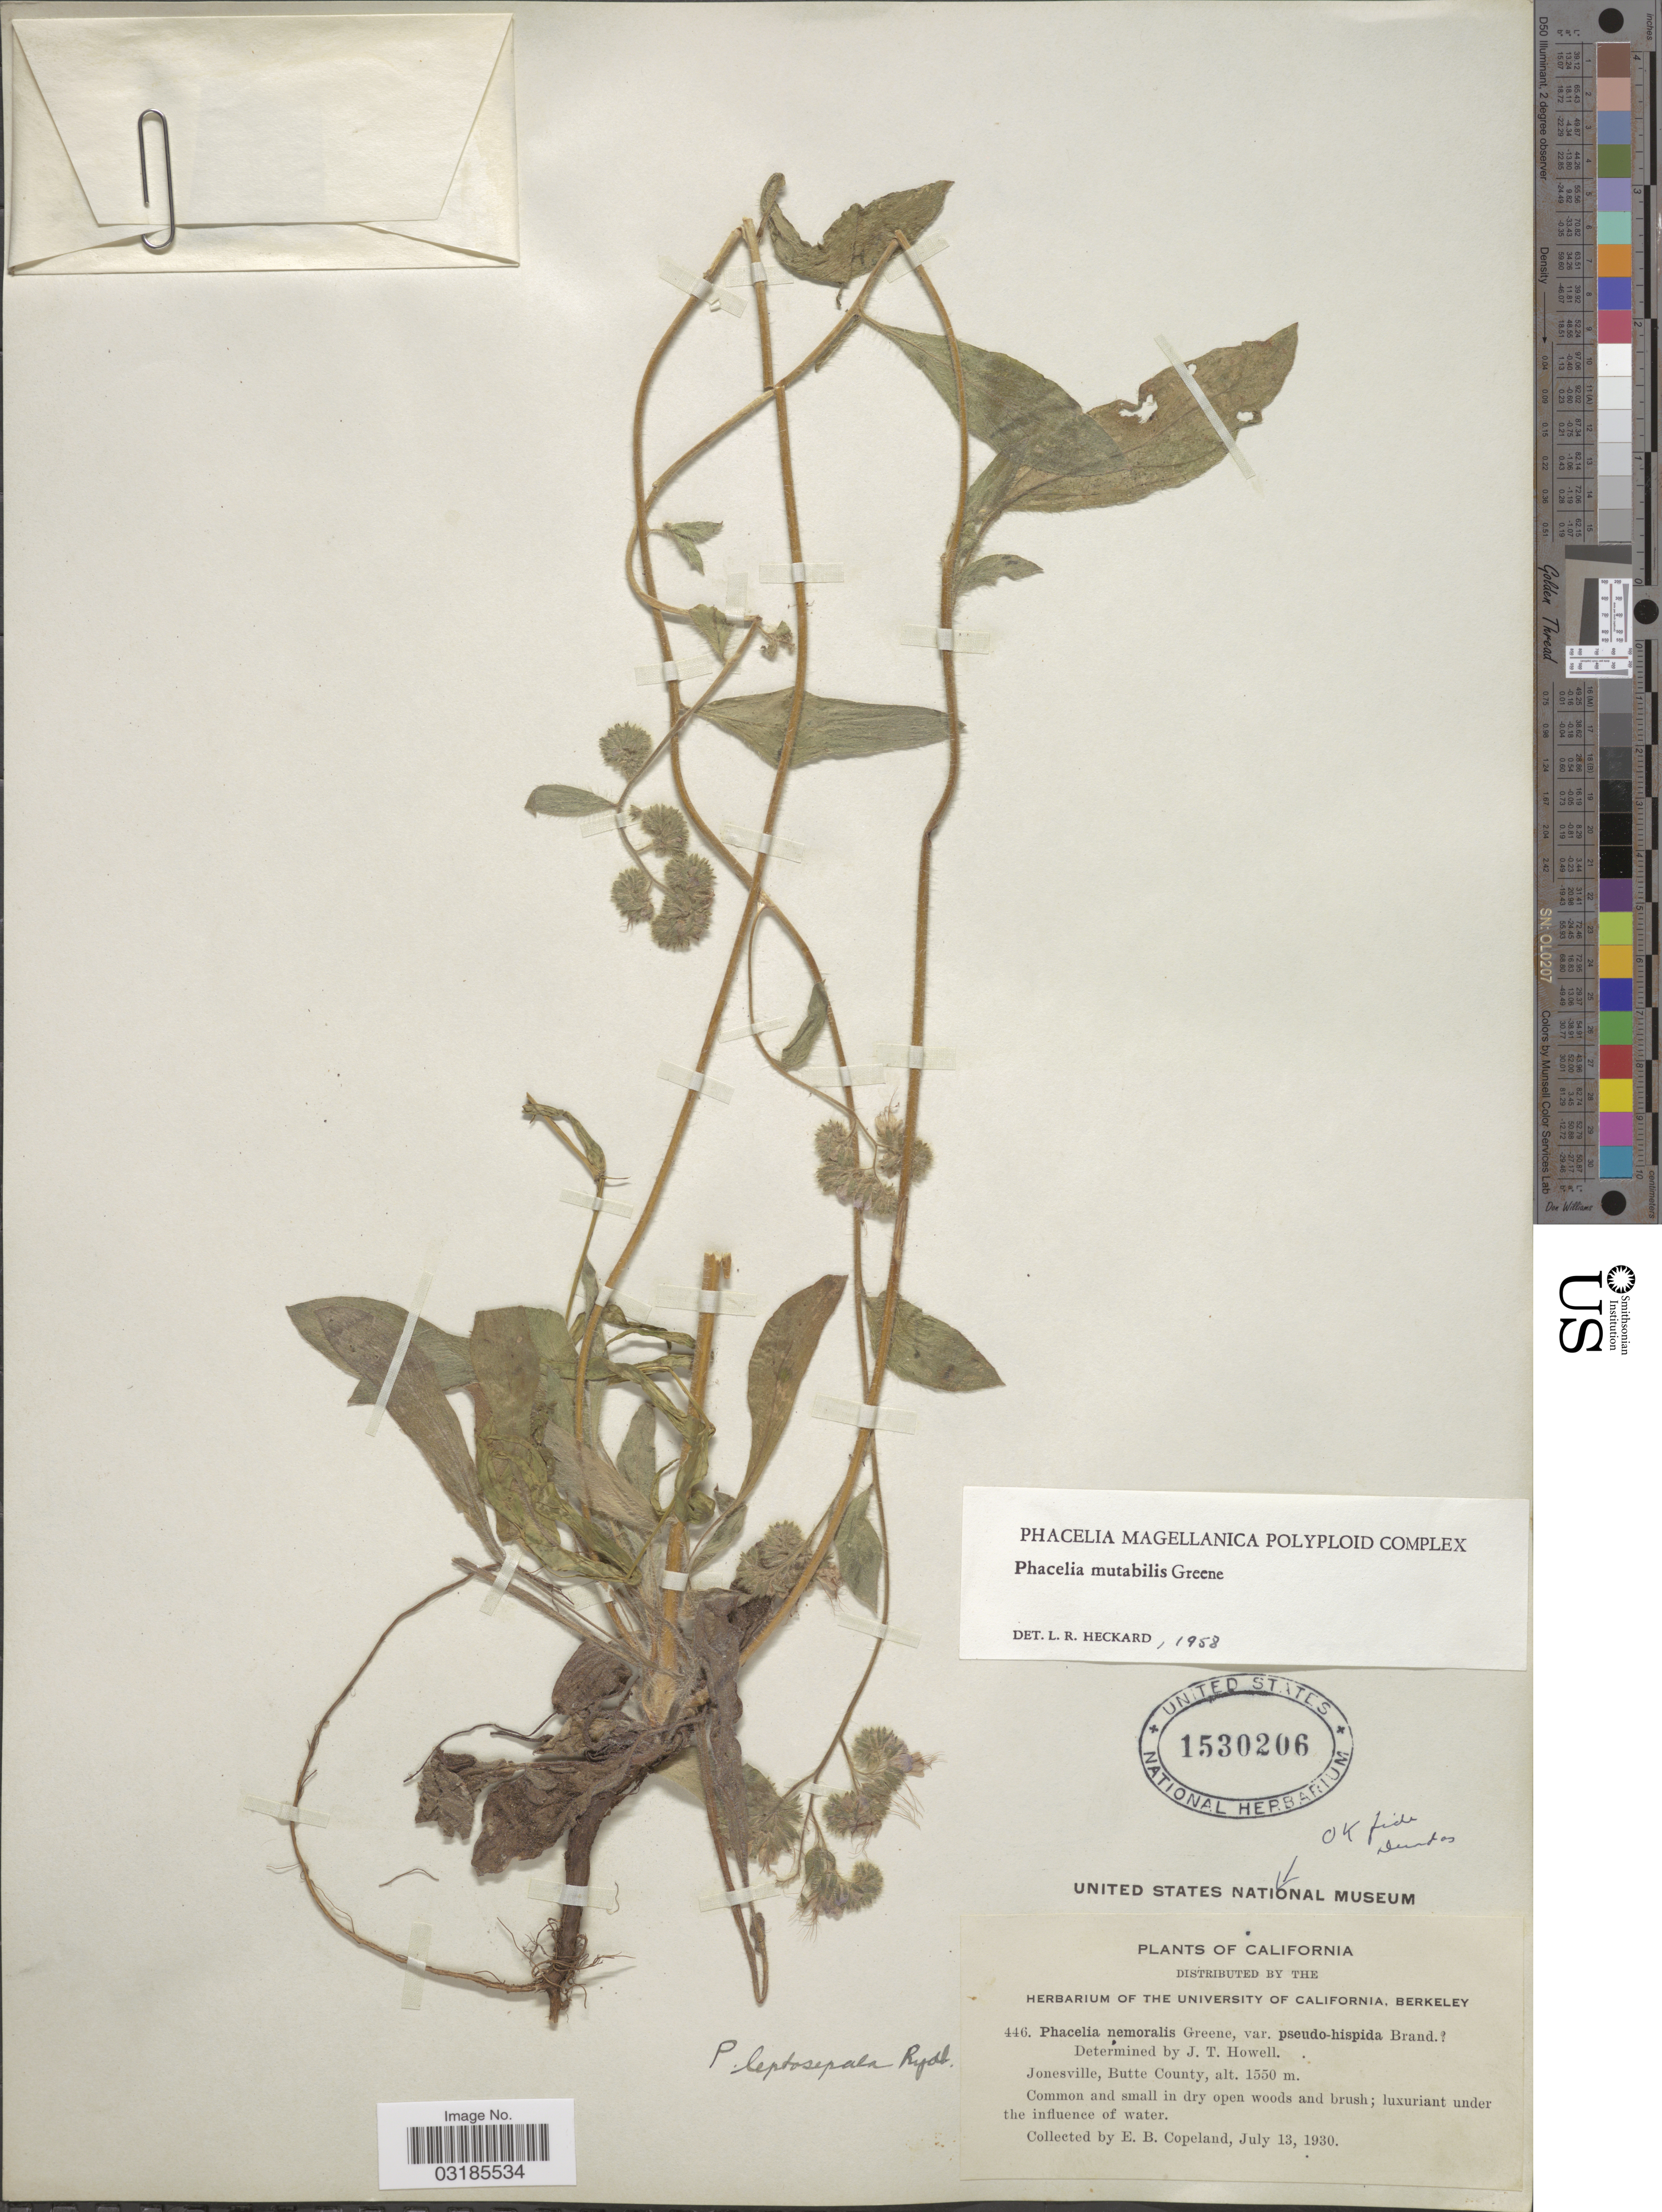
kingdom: Plantae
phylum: Tracheophyta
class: Magnoliopsida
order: Boraginales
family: Hydrophyllaceae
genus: Phacelia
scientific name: Phacelia mutabilis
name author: Greene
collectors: E. B. Copeland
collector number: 446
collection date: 1930-07-13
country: United States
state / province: California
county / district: Butte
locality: Jonesville, Butte County.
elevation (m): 1550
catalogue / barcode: US 1530206